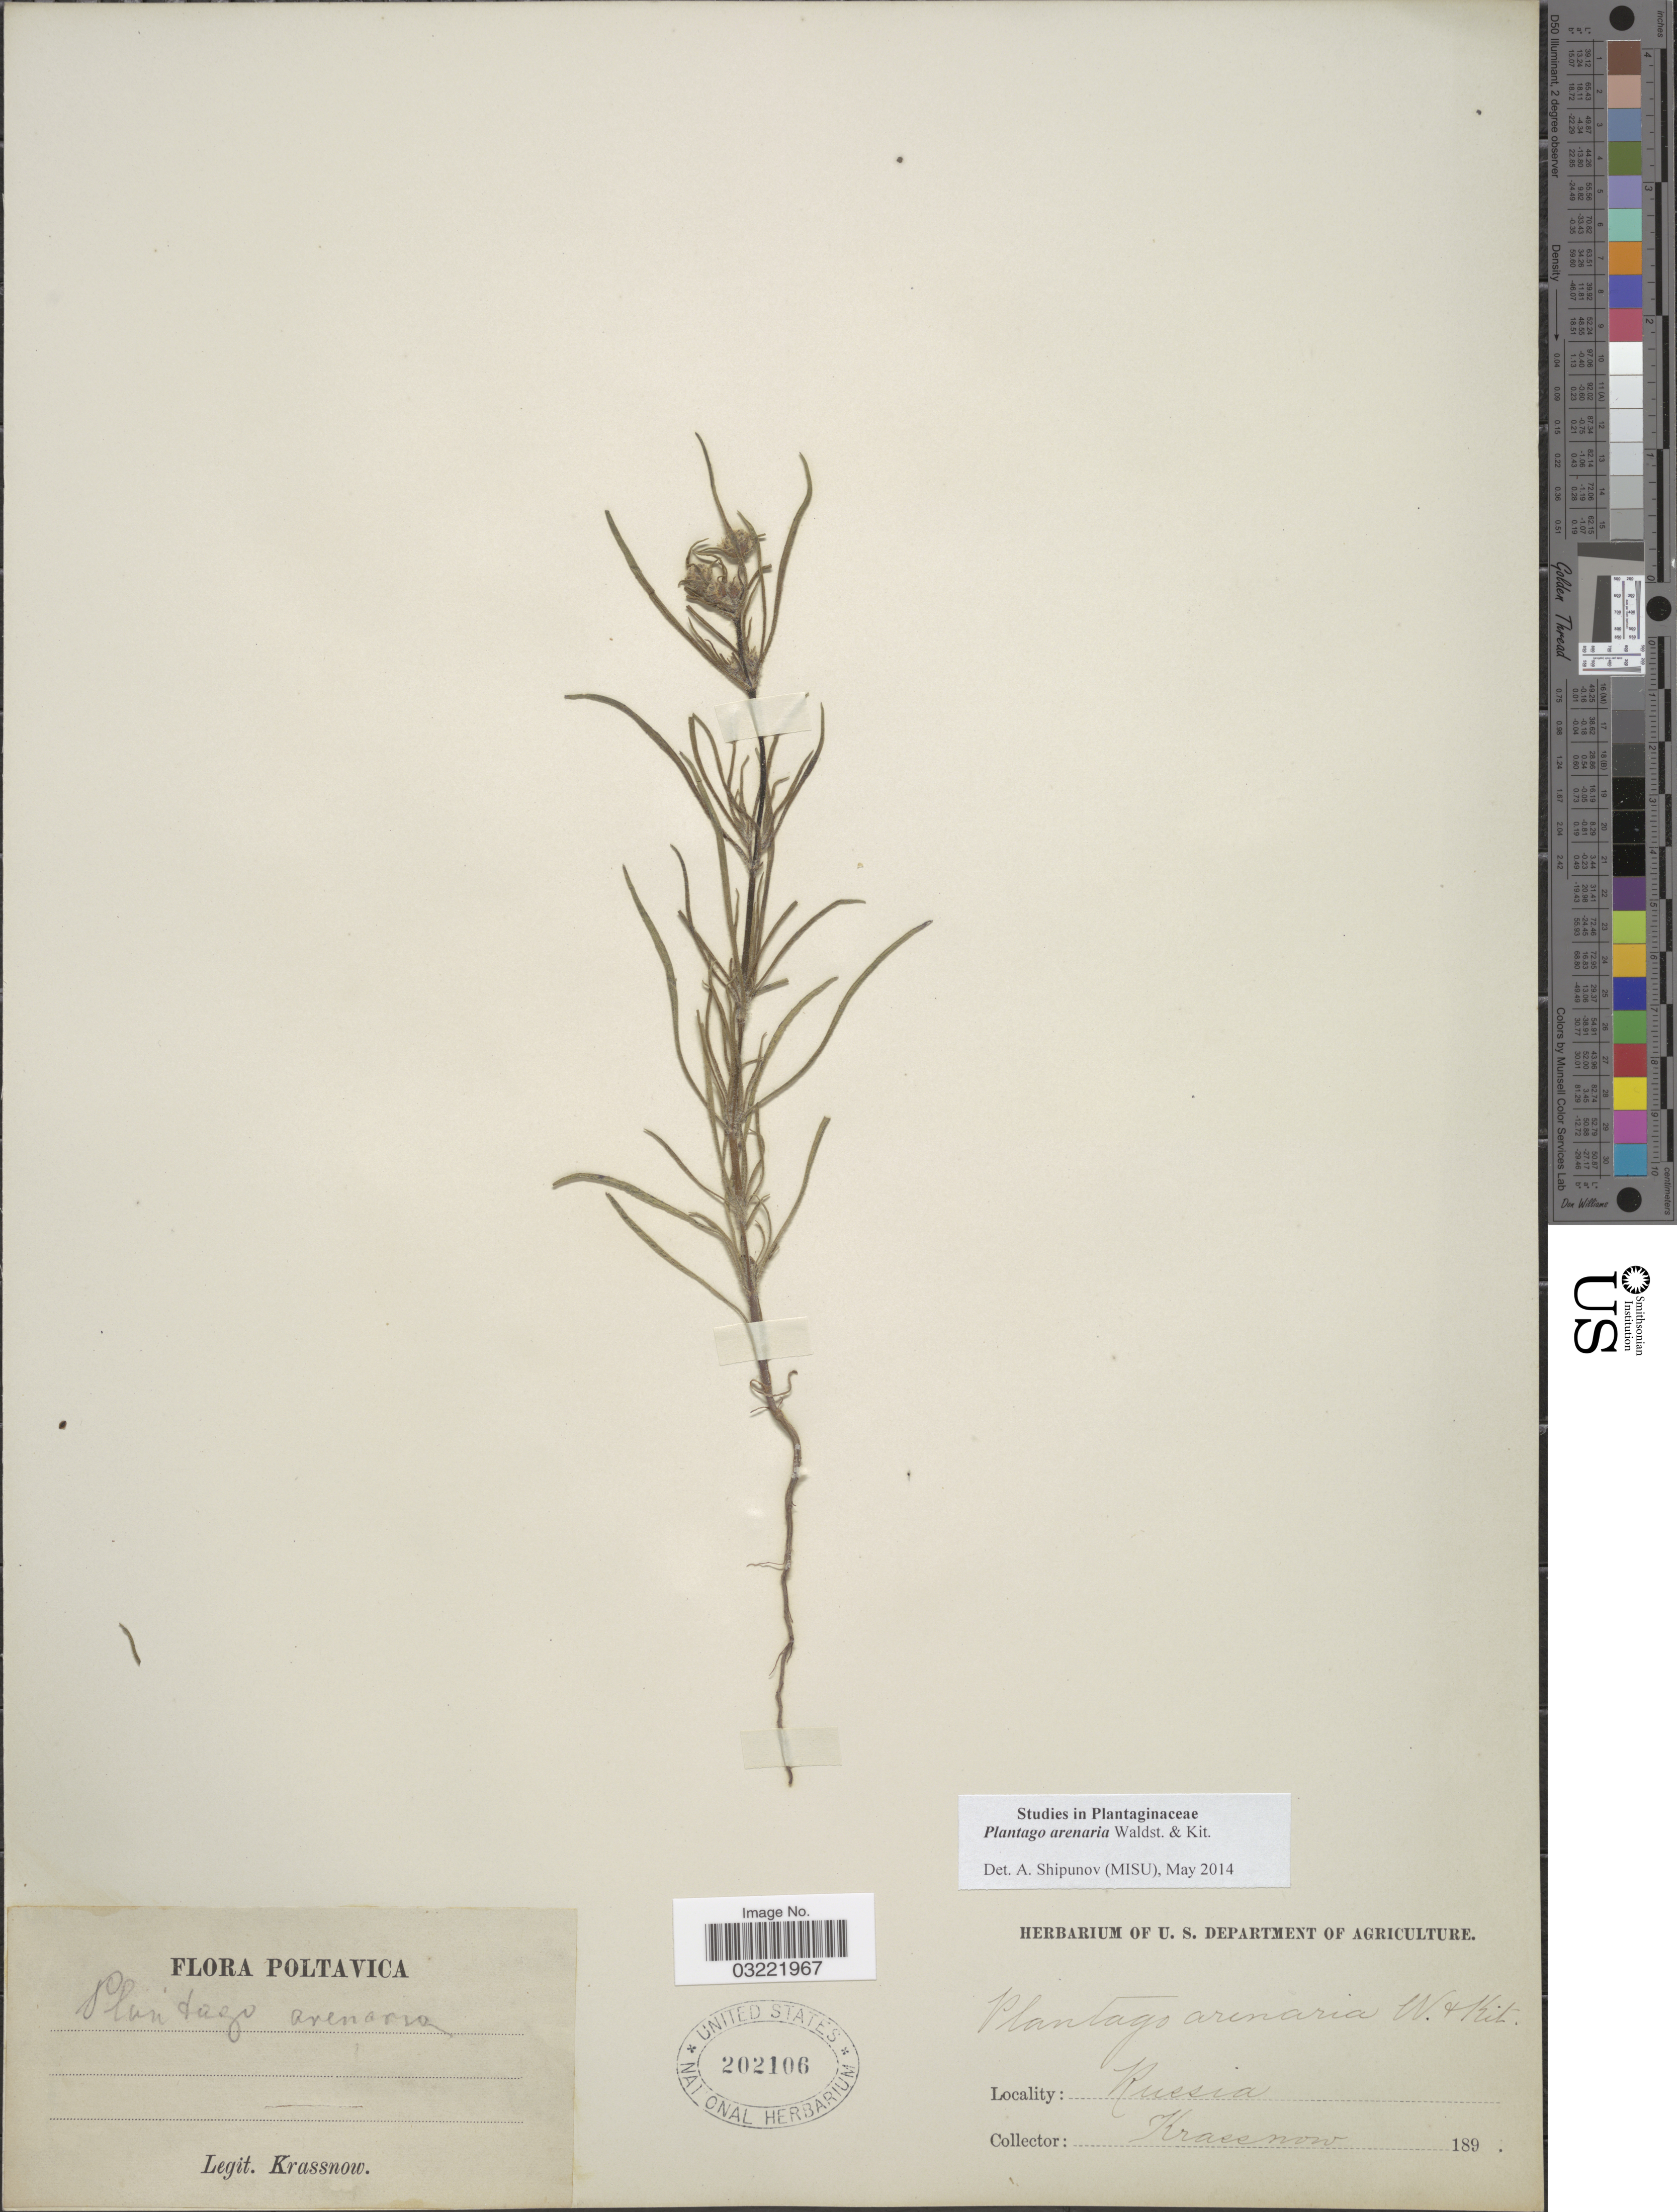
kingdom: Plantae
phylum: Tracheophyta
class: Magnoliopsida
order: Lamiales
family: Plantaginaceae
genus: Plantago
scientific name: Plantago arenaria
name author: Waldst. & Kit.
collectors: -. Krassnow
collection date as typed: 189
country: Ukraine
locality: Poltavica. Russia.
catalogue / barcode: US 202106